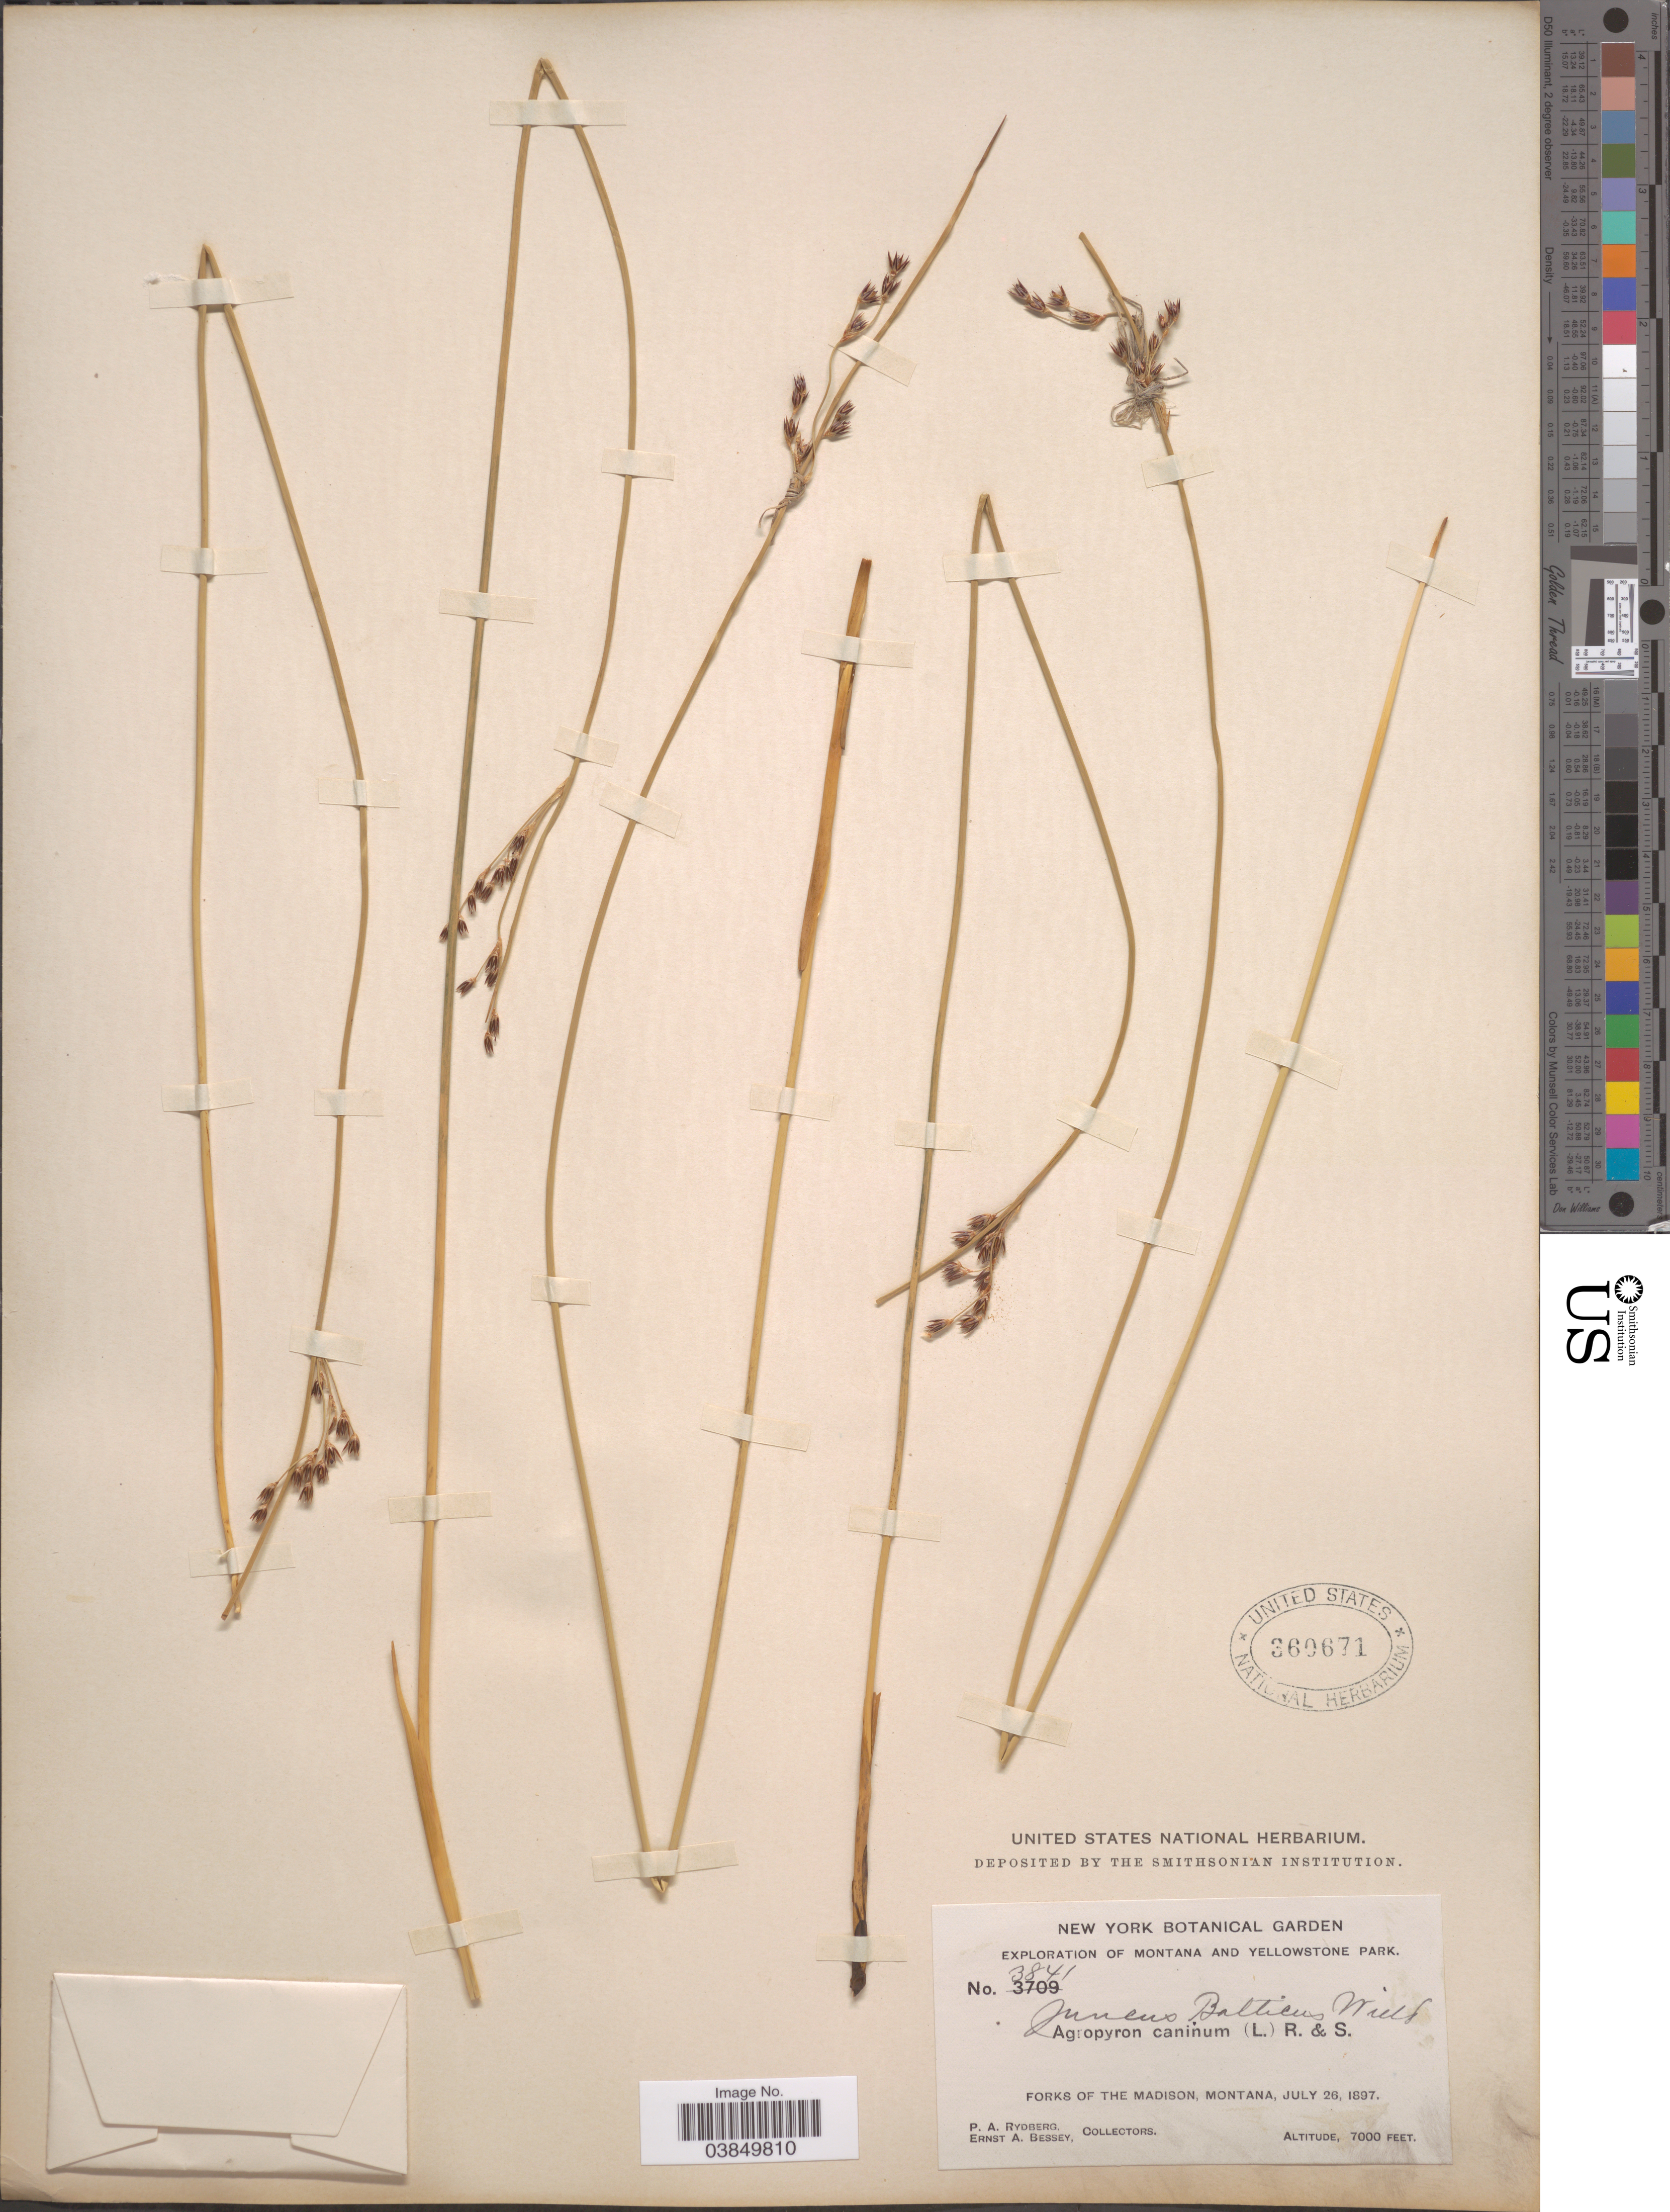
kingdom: Plantae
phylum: Tracheophyta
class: Liliopsida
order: Poales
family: Juncaceae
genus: Juncus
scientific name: Juncus balticus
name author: Willd.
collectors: P. A. Rydberg & E. A. Bessey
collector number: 3841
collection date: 1897-07-26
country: United States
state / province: Montana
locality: Yellowstone Park. Forks of the Madison.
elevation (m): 2134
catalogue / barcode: US 360671